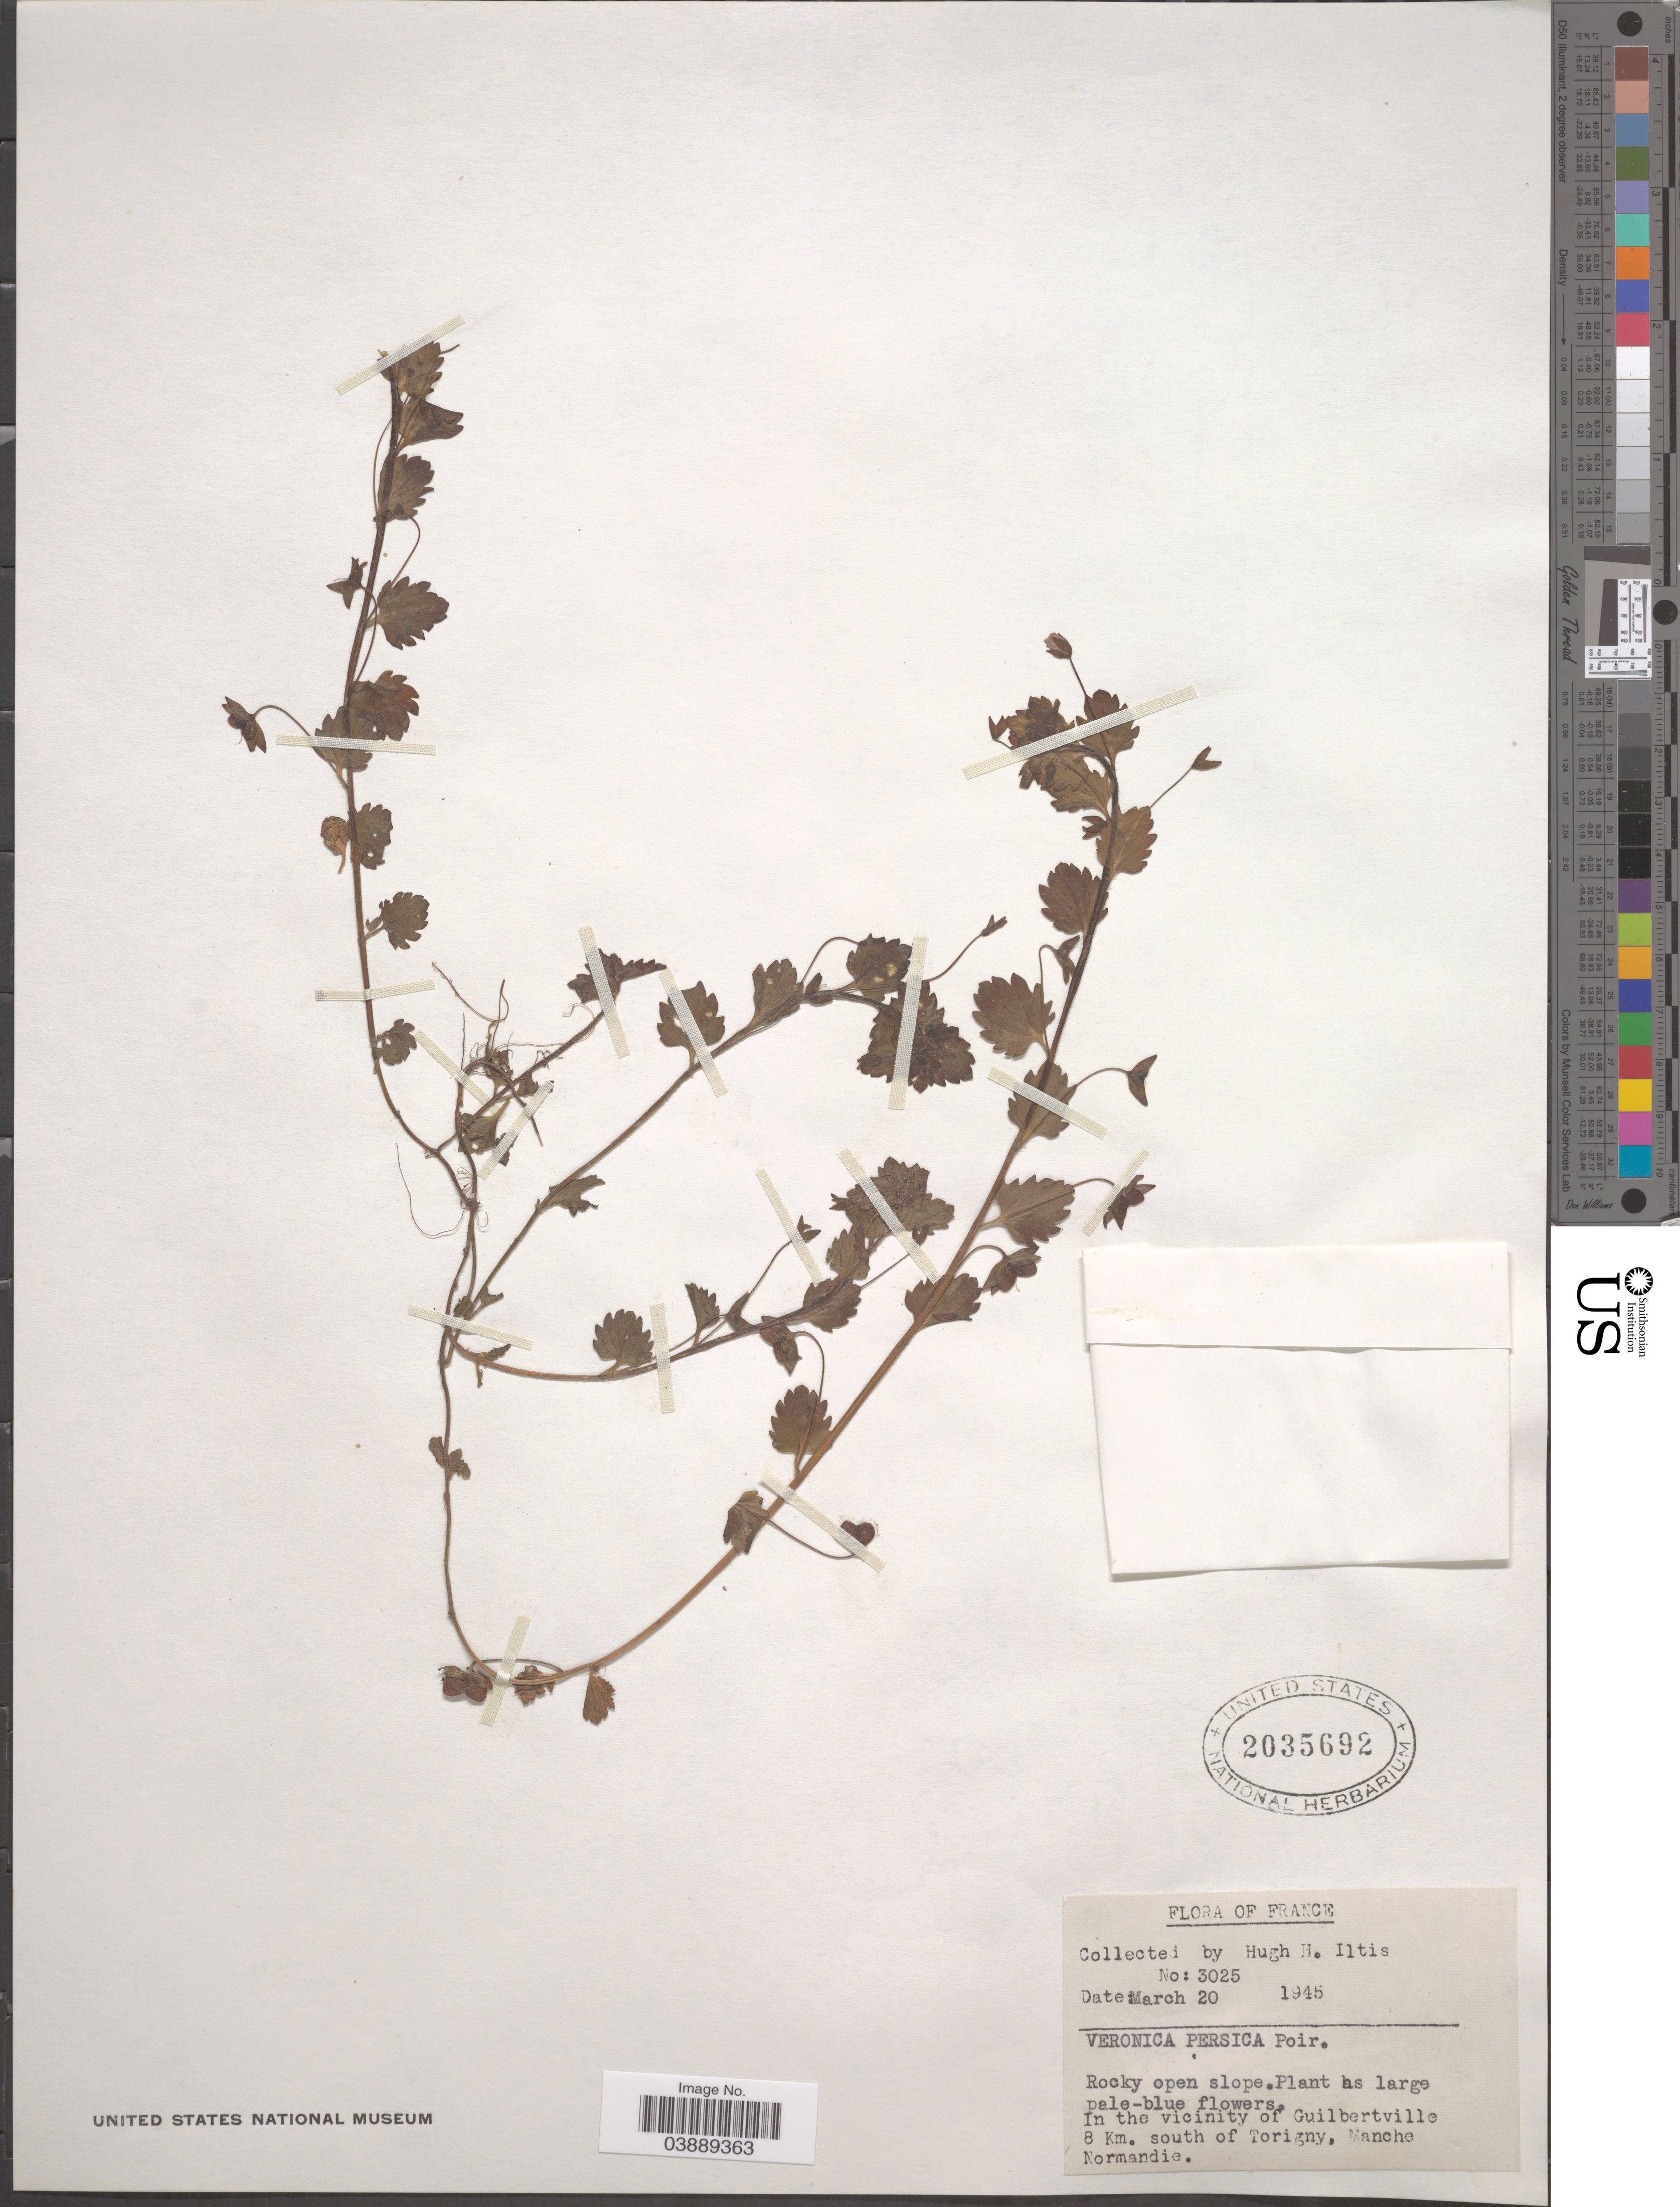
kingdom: Plantae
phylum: Tracheophyta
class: Magnoliopsida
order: Lamiales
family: Plantaginaceae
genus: Veronica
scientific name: Veronica persica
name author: Poir.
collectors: H. H. Iltis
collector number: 3025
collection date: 1945-03-20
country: France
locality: In the vicinity of Guilbertville. 8 Km. south of Torigny, Manche Normandie.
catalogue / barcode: US 2035692